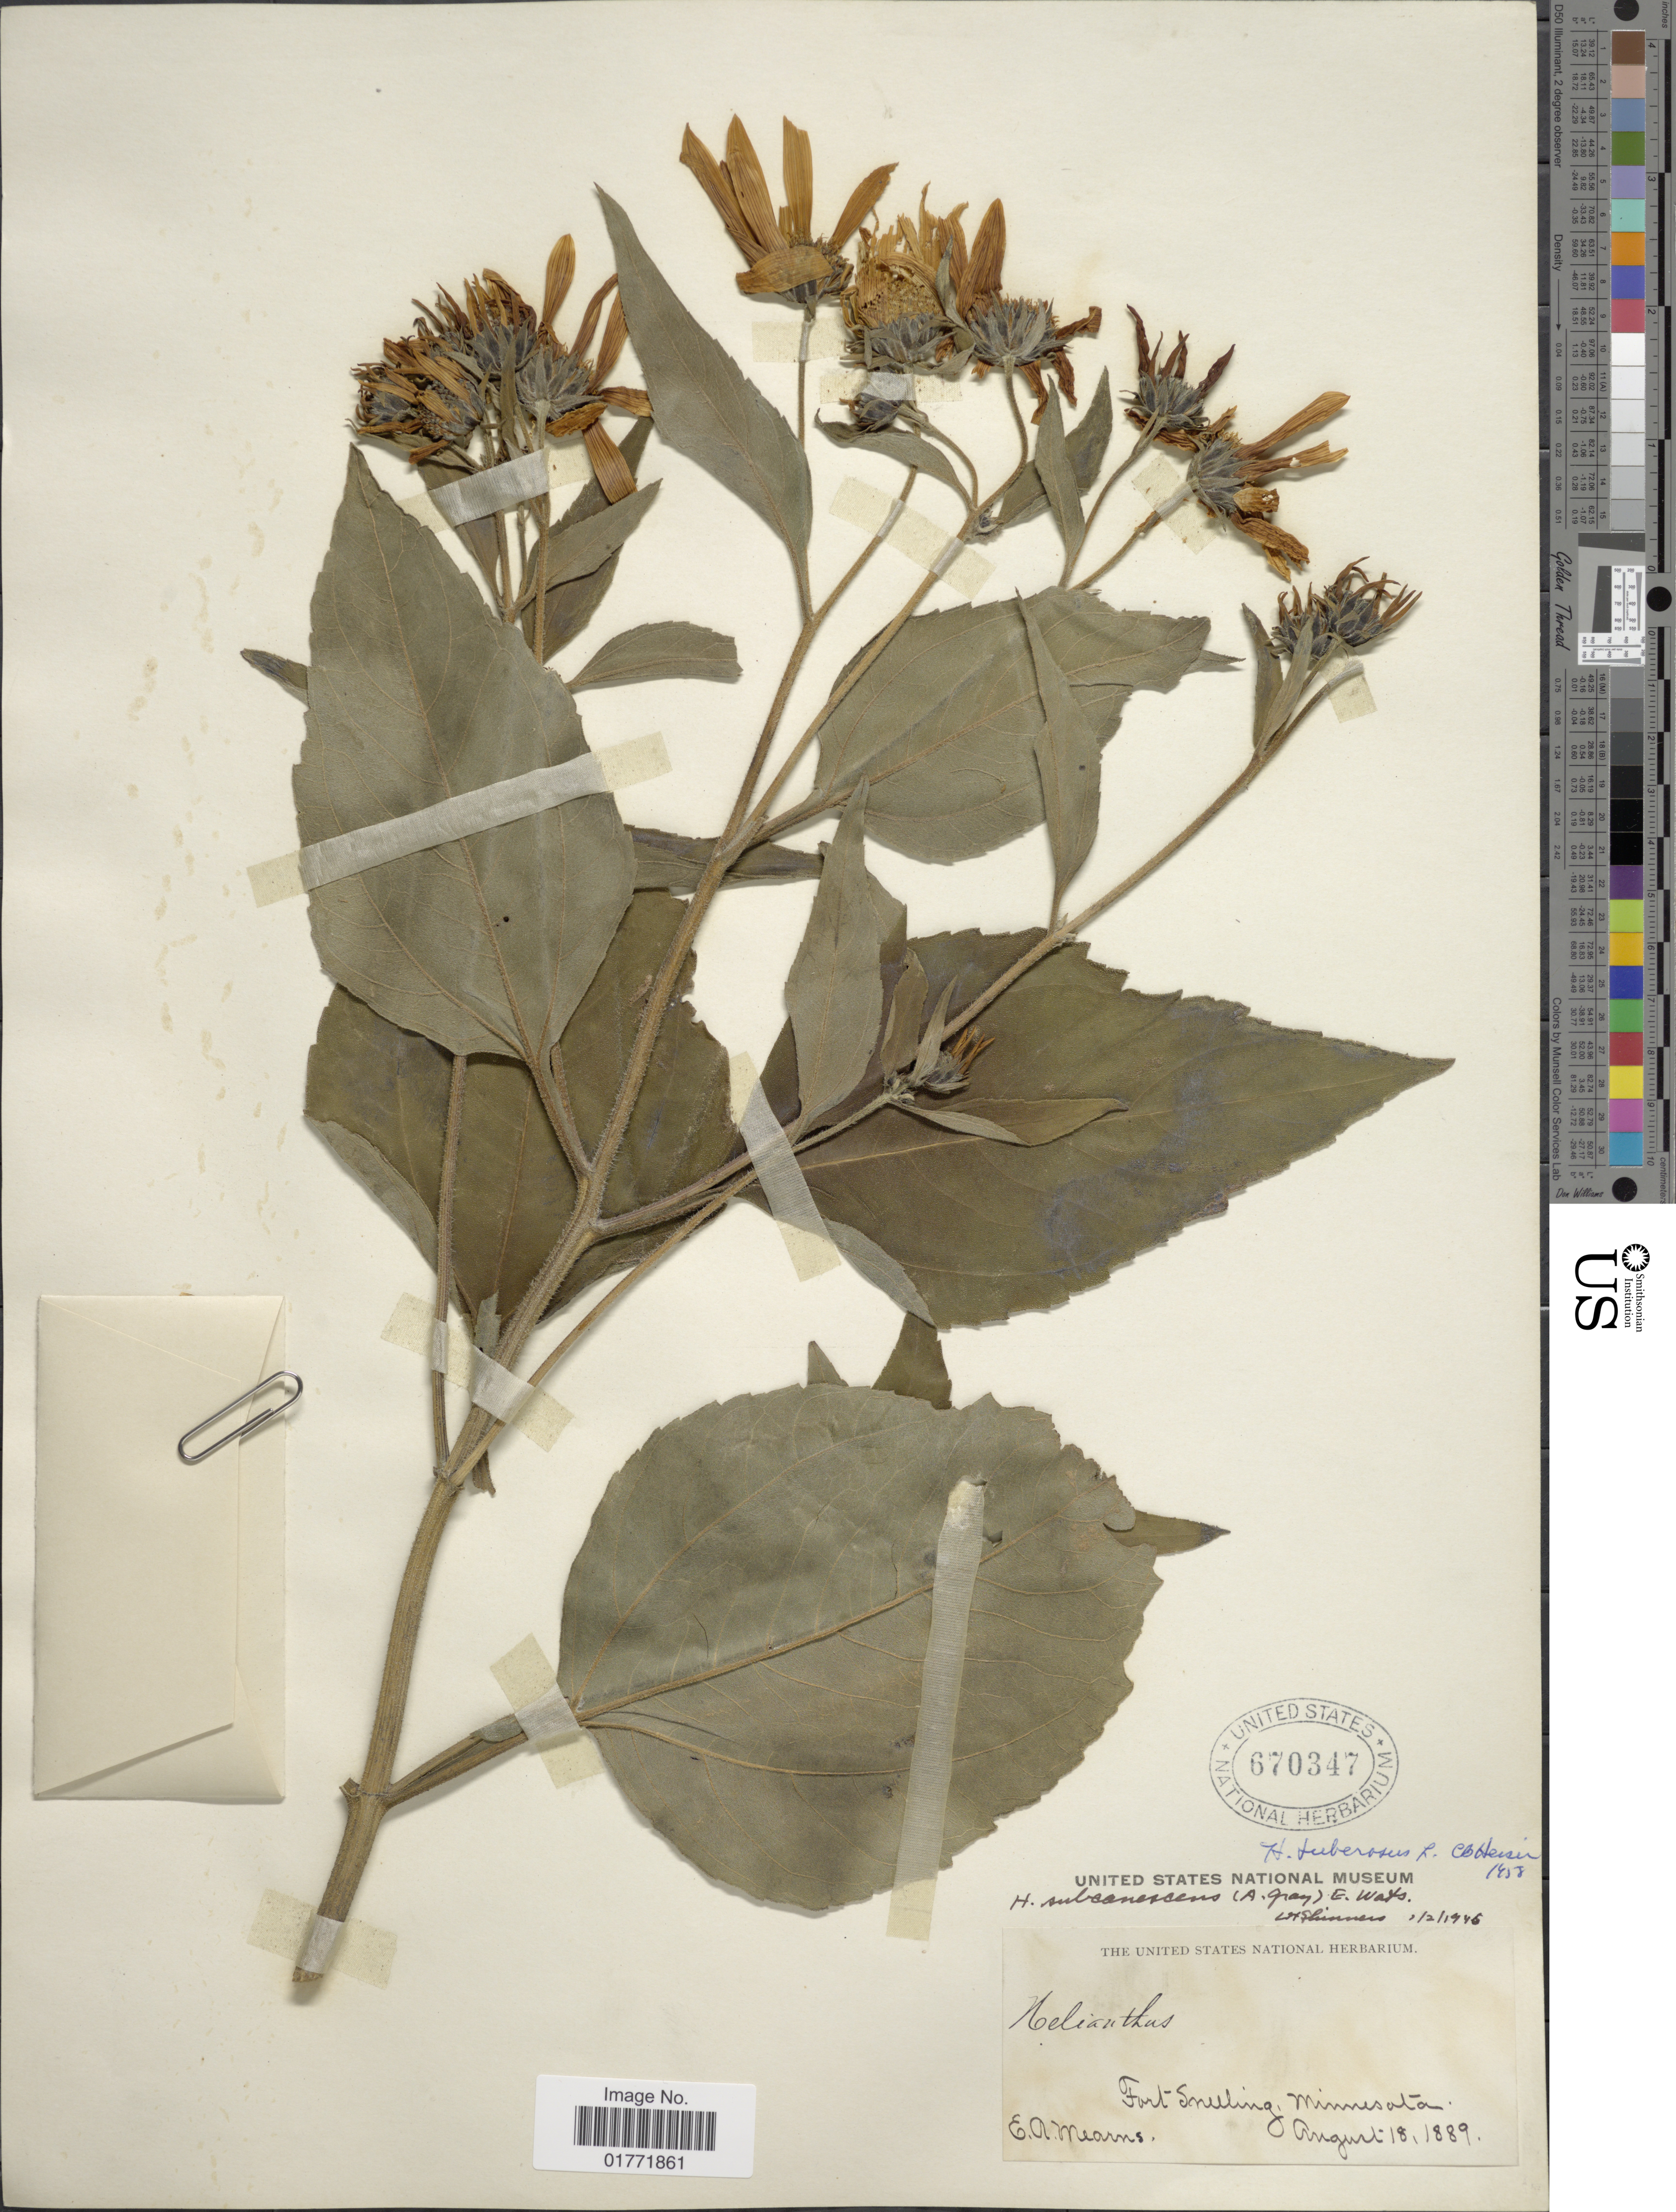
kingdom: Plantae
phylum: Tracheophyta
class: Magnoliopsida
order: Asterales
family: Asteraceae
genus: Helianthus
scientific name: Helianthus subcanescens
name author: (A. Gray) E. Watson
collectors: E. A. Mearns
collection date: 1889-08-18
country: United States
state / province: Minnesota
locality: Fort Snelling, Minnesota.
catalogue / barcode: US 670347